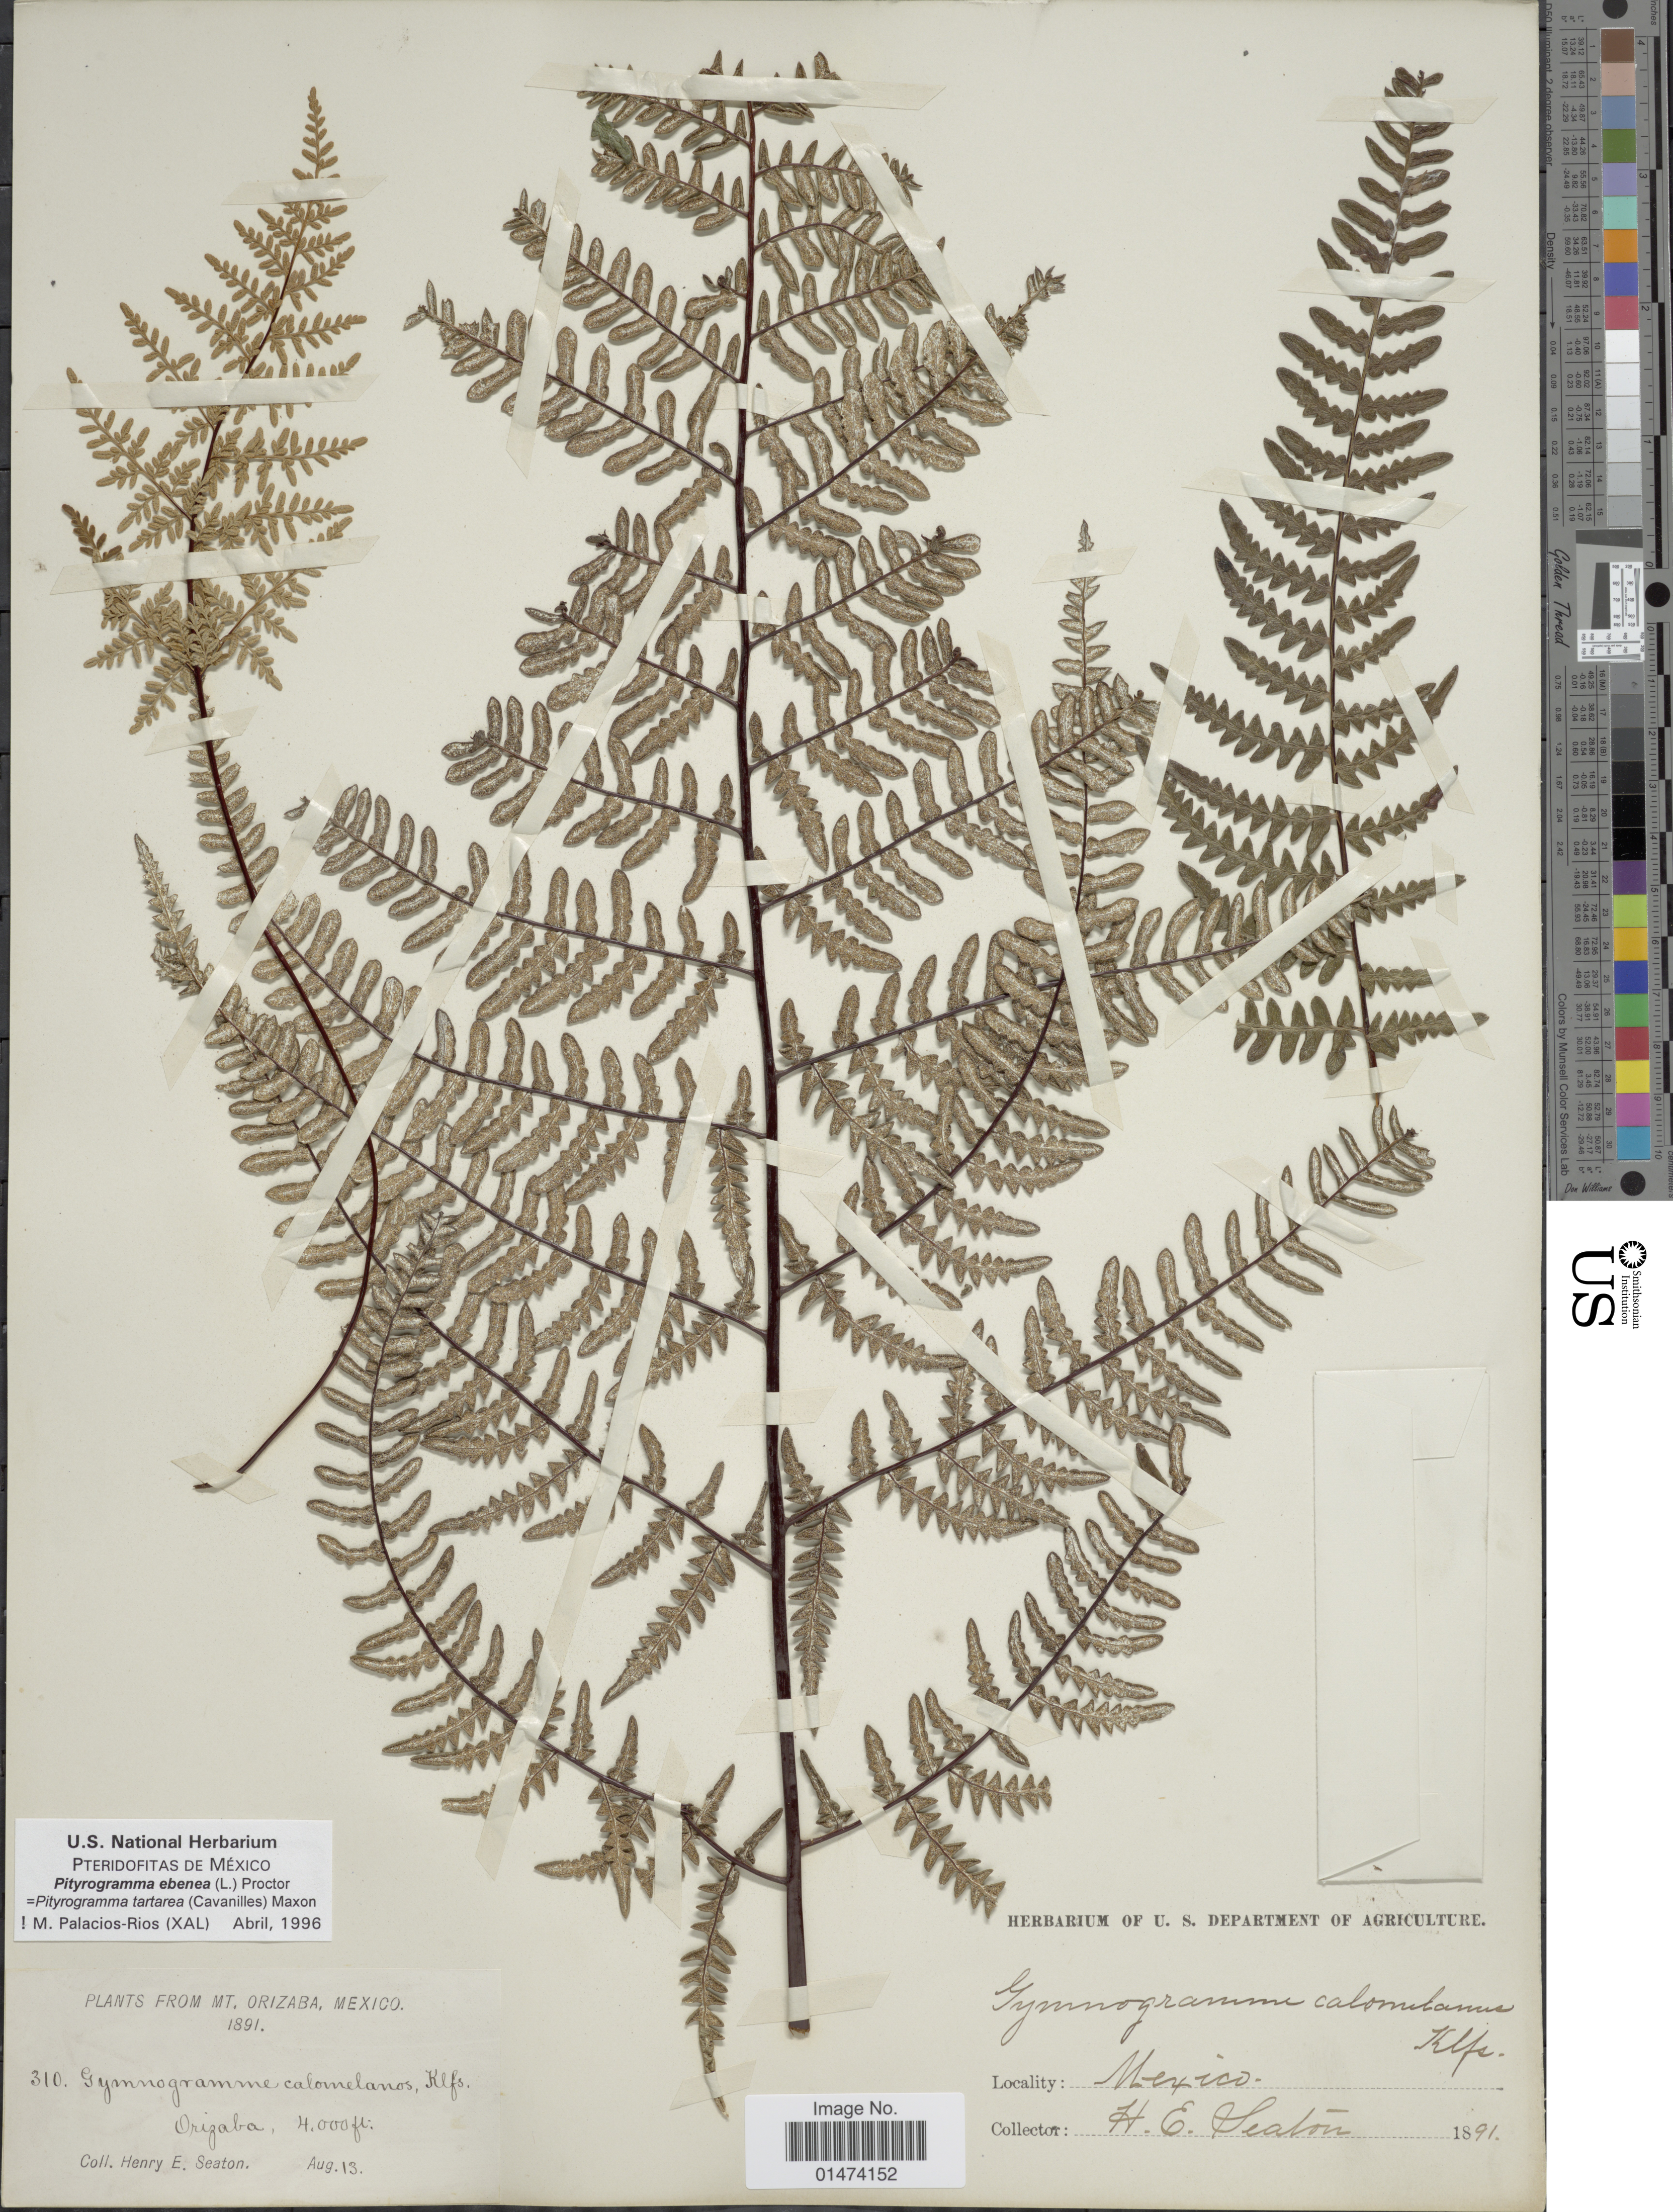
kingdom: Plantae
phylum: Tracheophyta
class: Polypodiopsida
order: Polypodiales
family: Pteridaceae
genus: Pityrogramma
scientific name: Pityrogramma tartarea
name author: (Cav.) Maxon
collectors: H. Seaton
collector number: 310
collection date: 1891-08-13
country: Mexico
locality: Orizaba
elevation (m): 1219